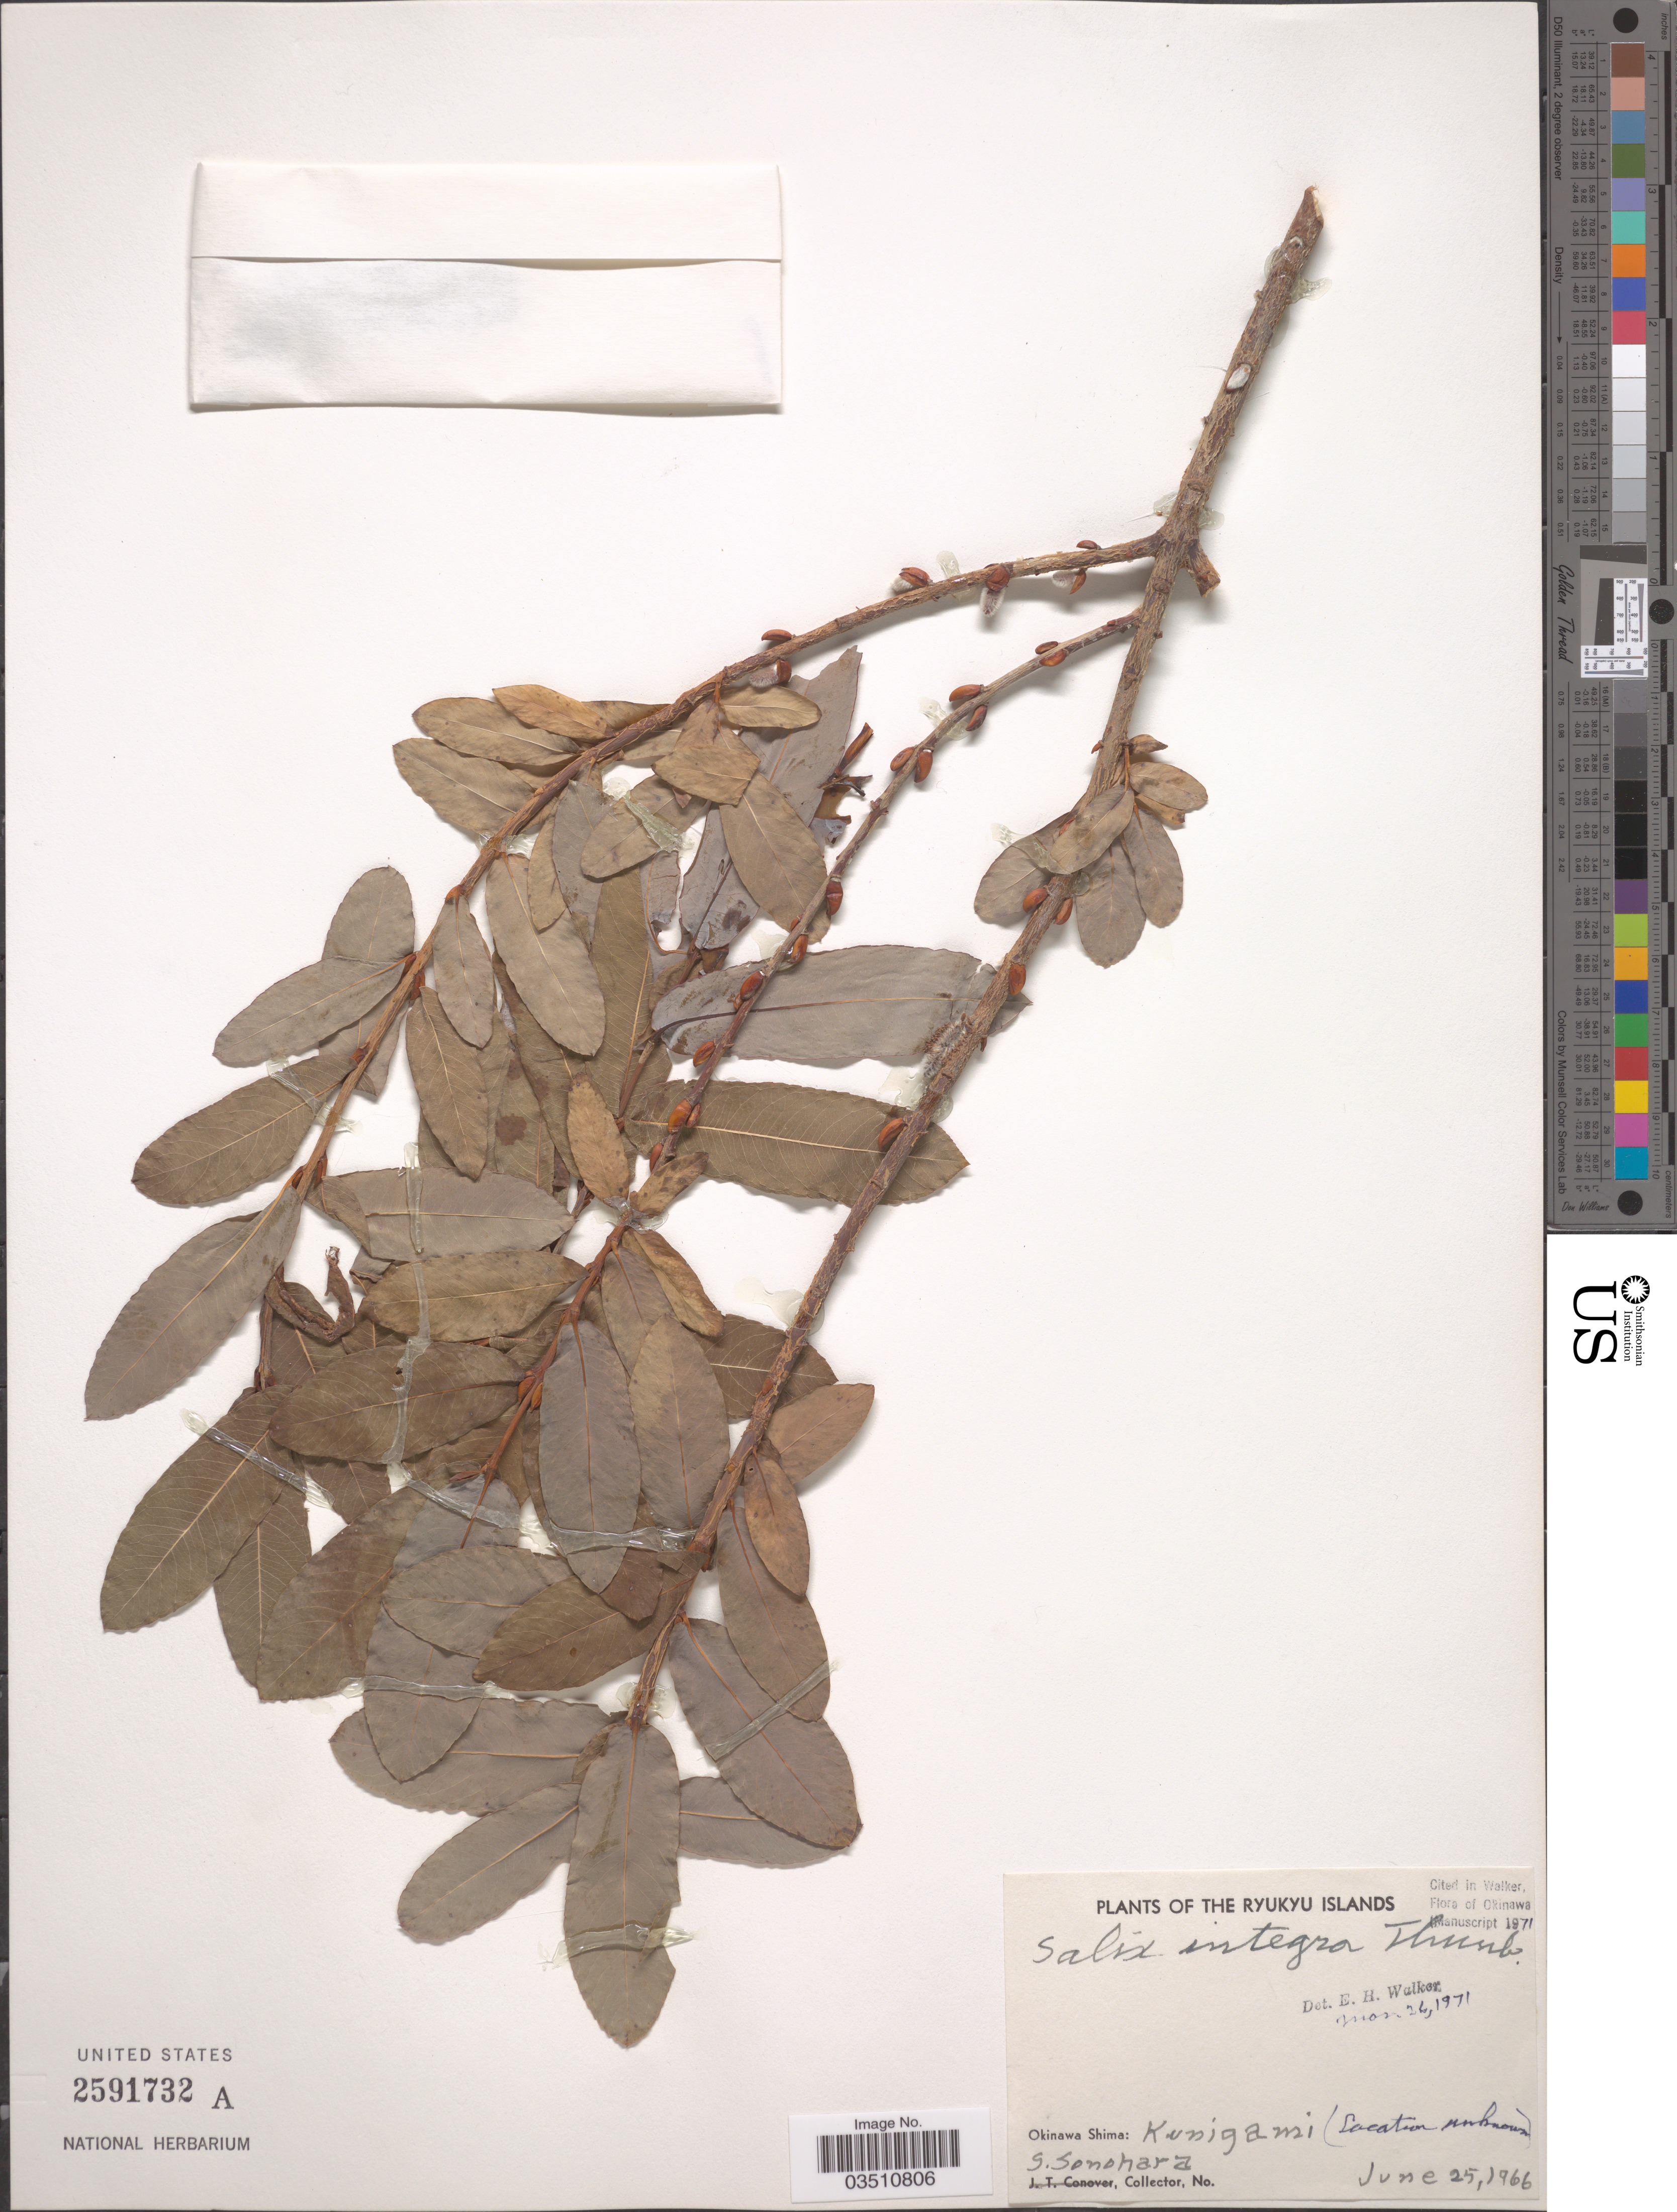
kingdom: Plantae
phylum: Tracheophyta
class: Magnoliopsida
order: Malpighiales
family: Salicaceae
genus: Salix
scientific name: Salix integra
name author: Thunb.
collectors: S. Sonohara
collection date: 1966-06-25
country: Japan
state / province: Okinawa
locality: The Ryukyu Islands. Okinawa Shima: Kunigami.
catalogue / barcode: US 2591732A